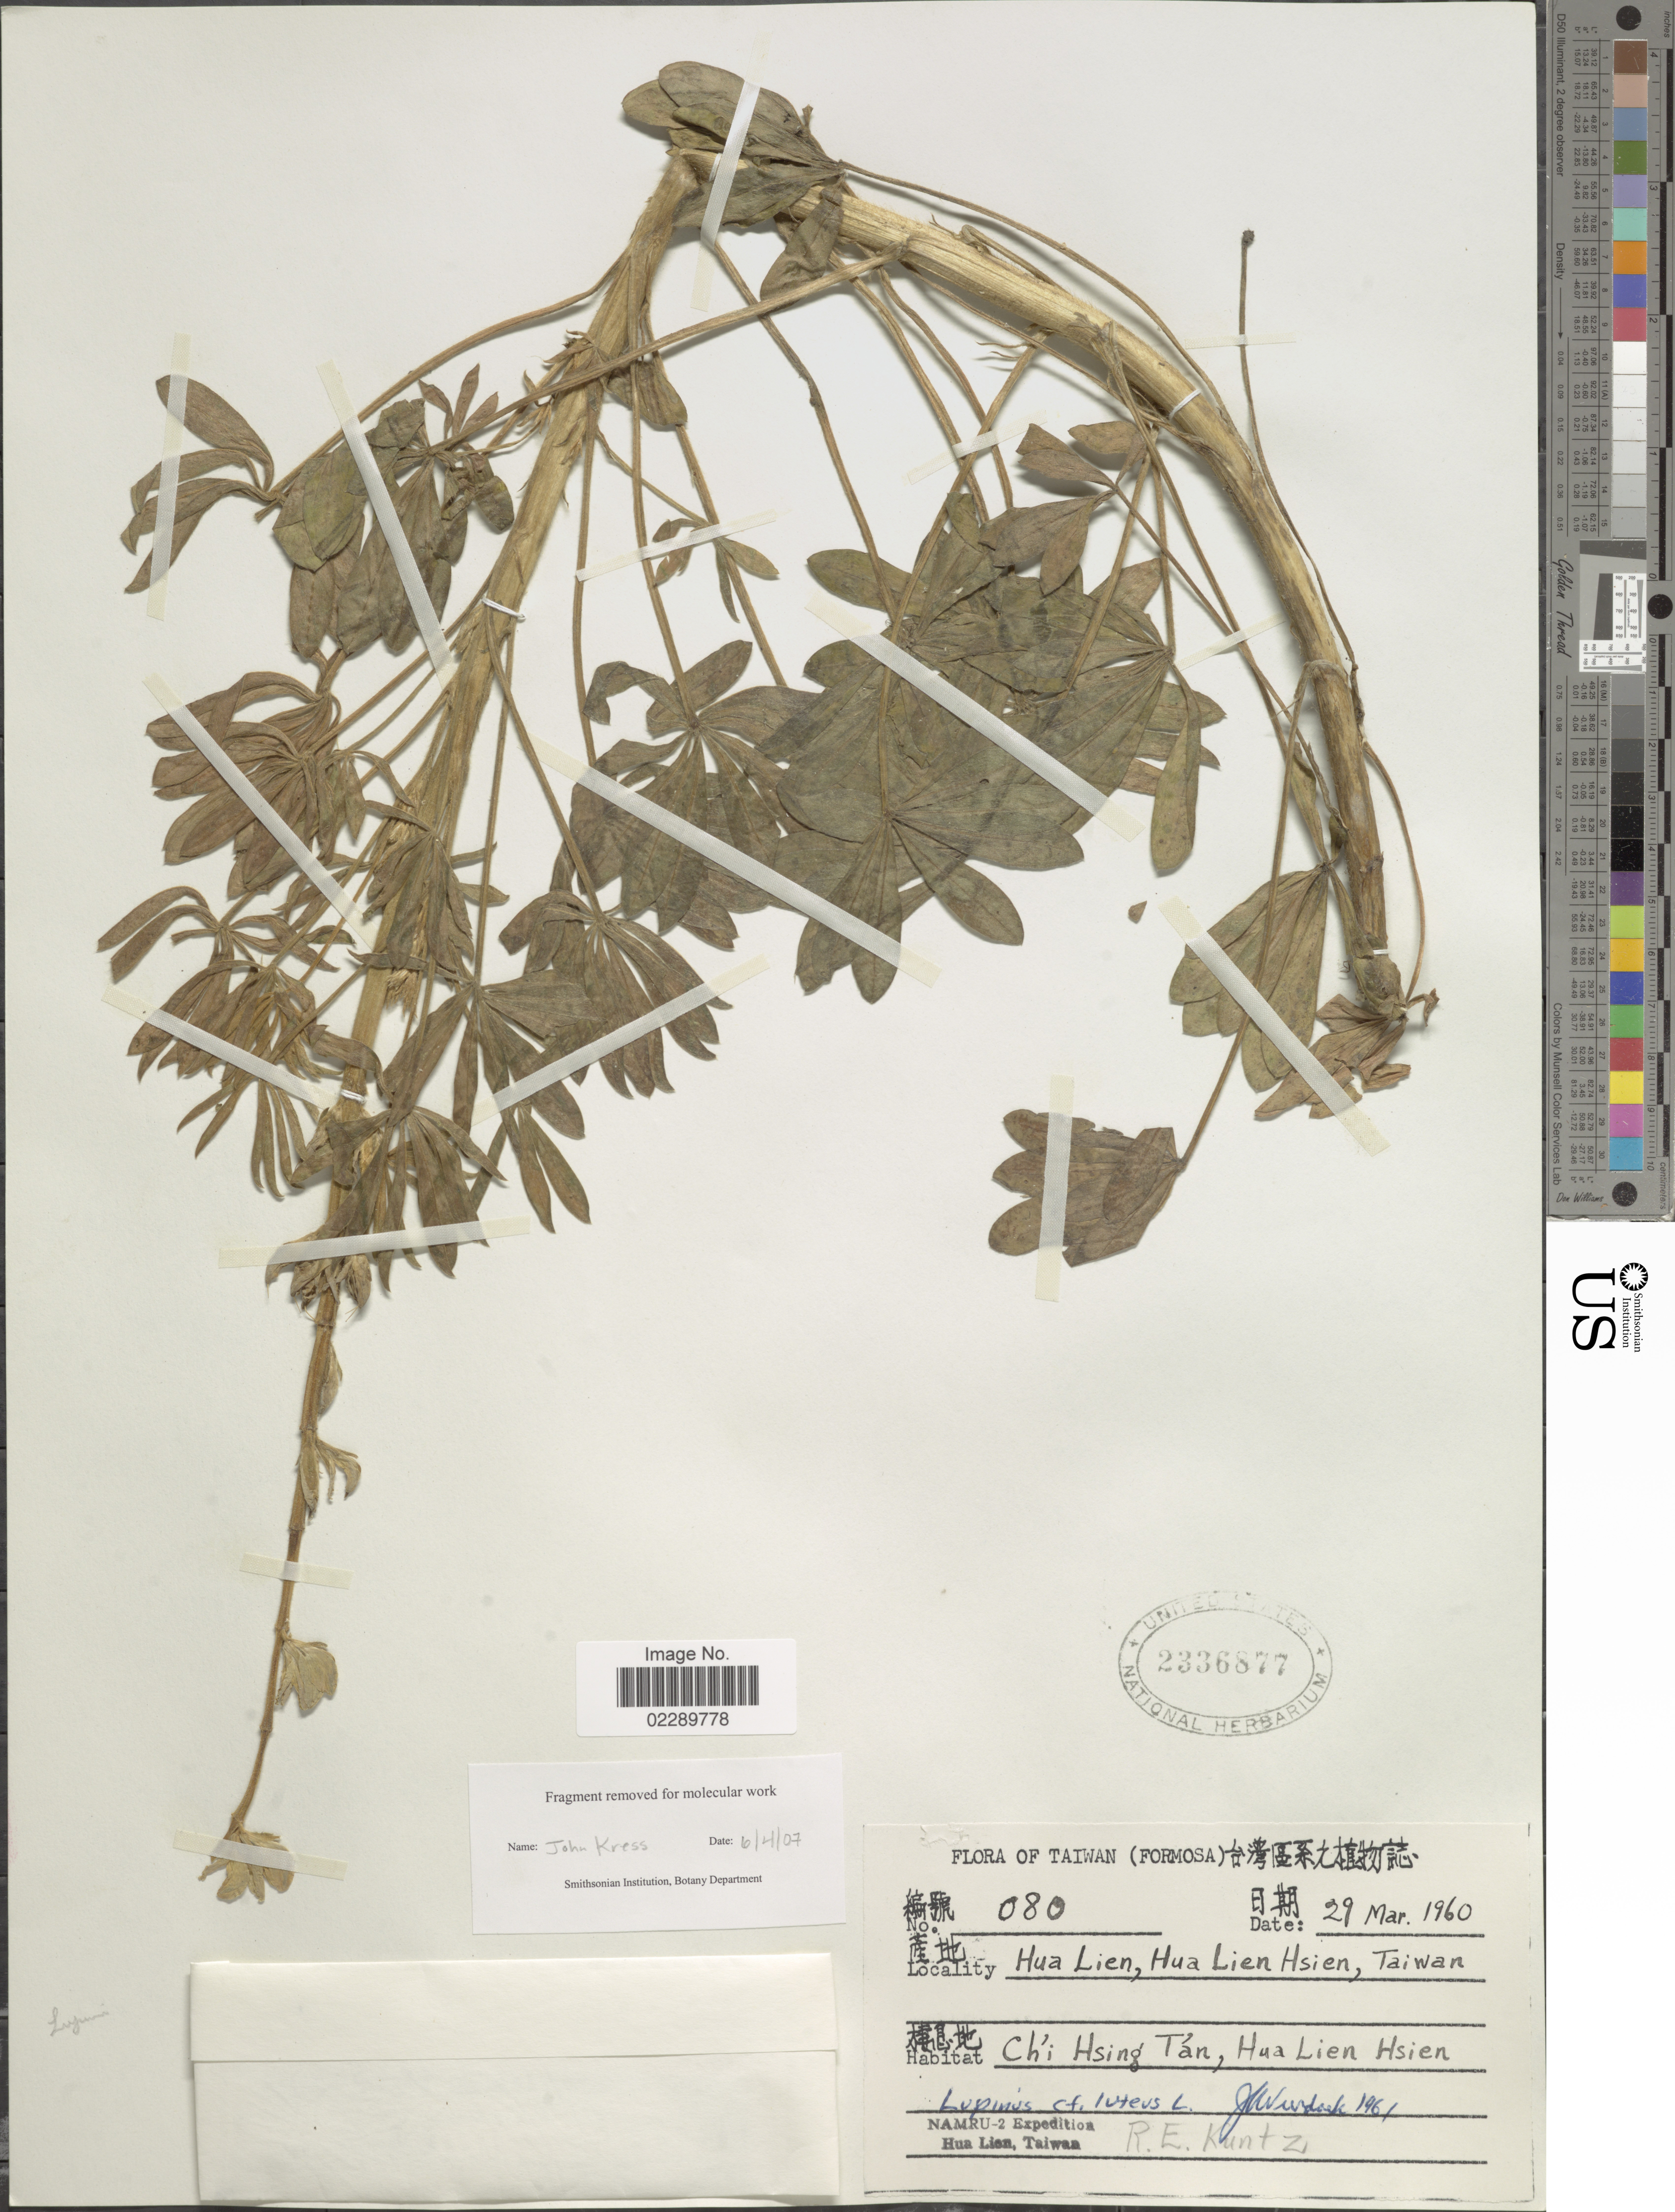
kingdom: Plantae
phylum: Tracheophyta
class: Magnoliopsida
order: Fabales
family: Fabaceae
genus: Lupinus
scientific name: Lupinus luteus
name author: L.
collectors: R. E. Kuntz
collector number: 080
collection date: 1960-03-29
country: Taiwan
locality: Formosa. Ch'i Hsing T'an, Hua Lien Hsien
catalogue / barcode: US 2336877